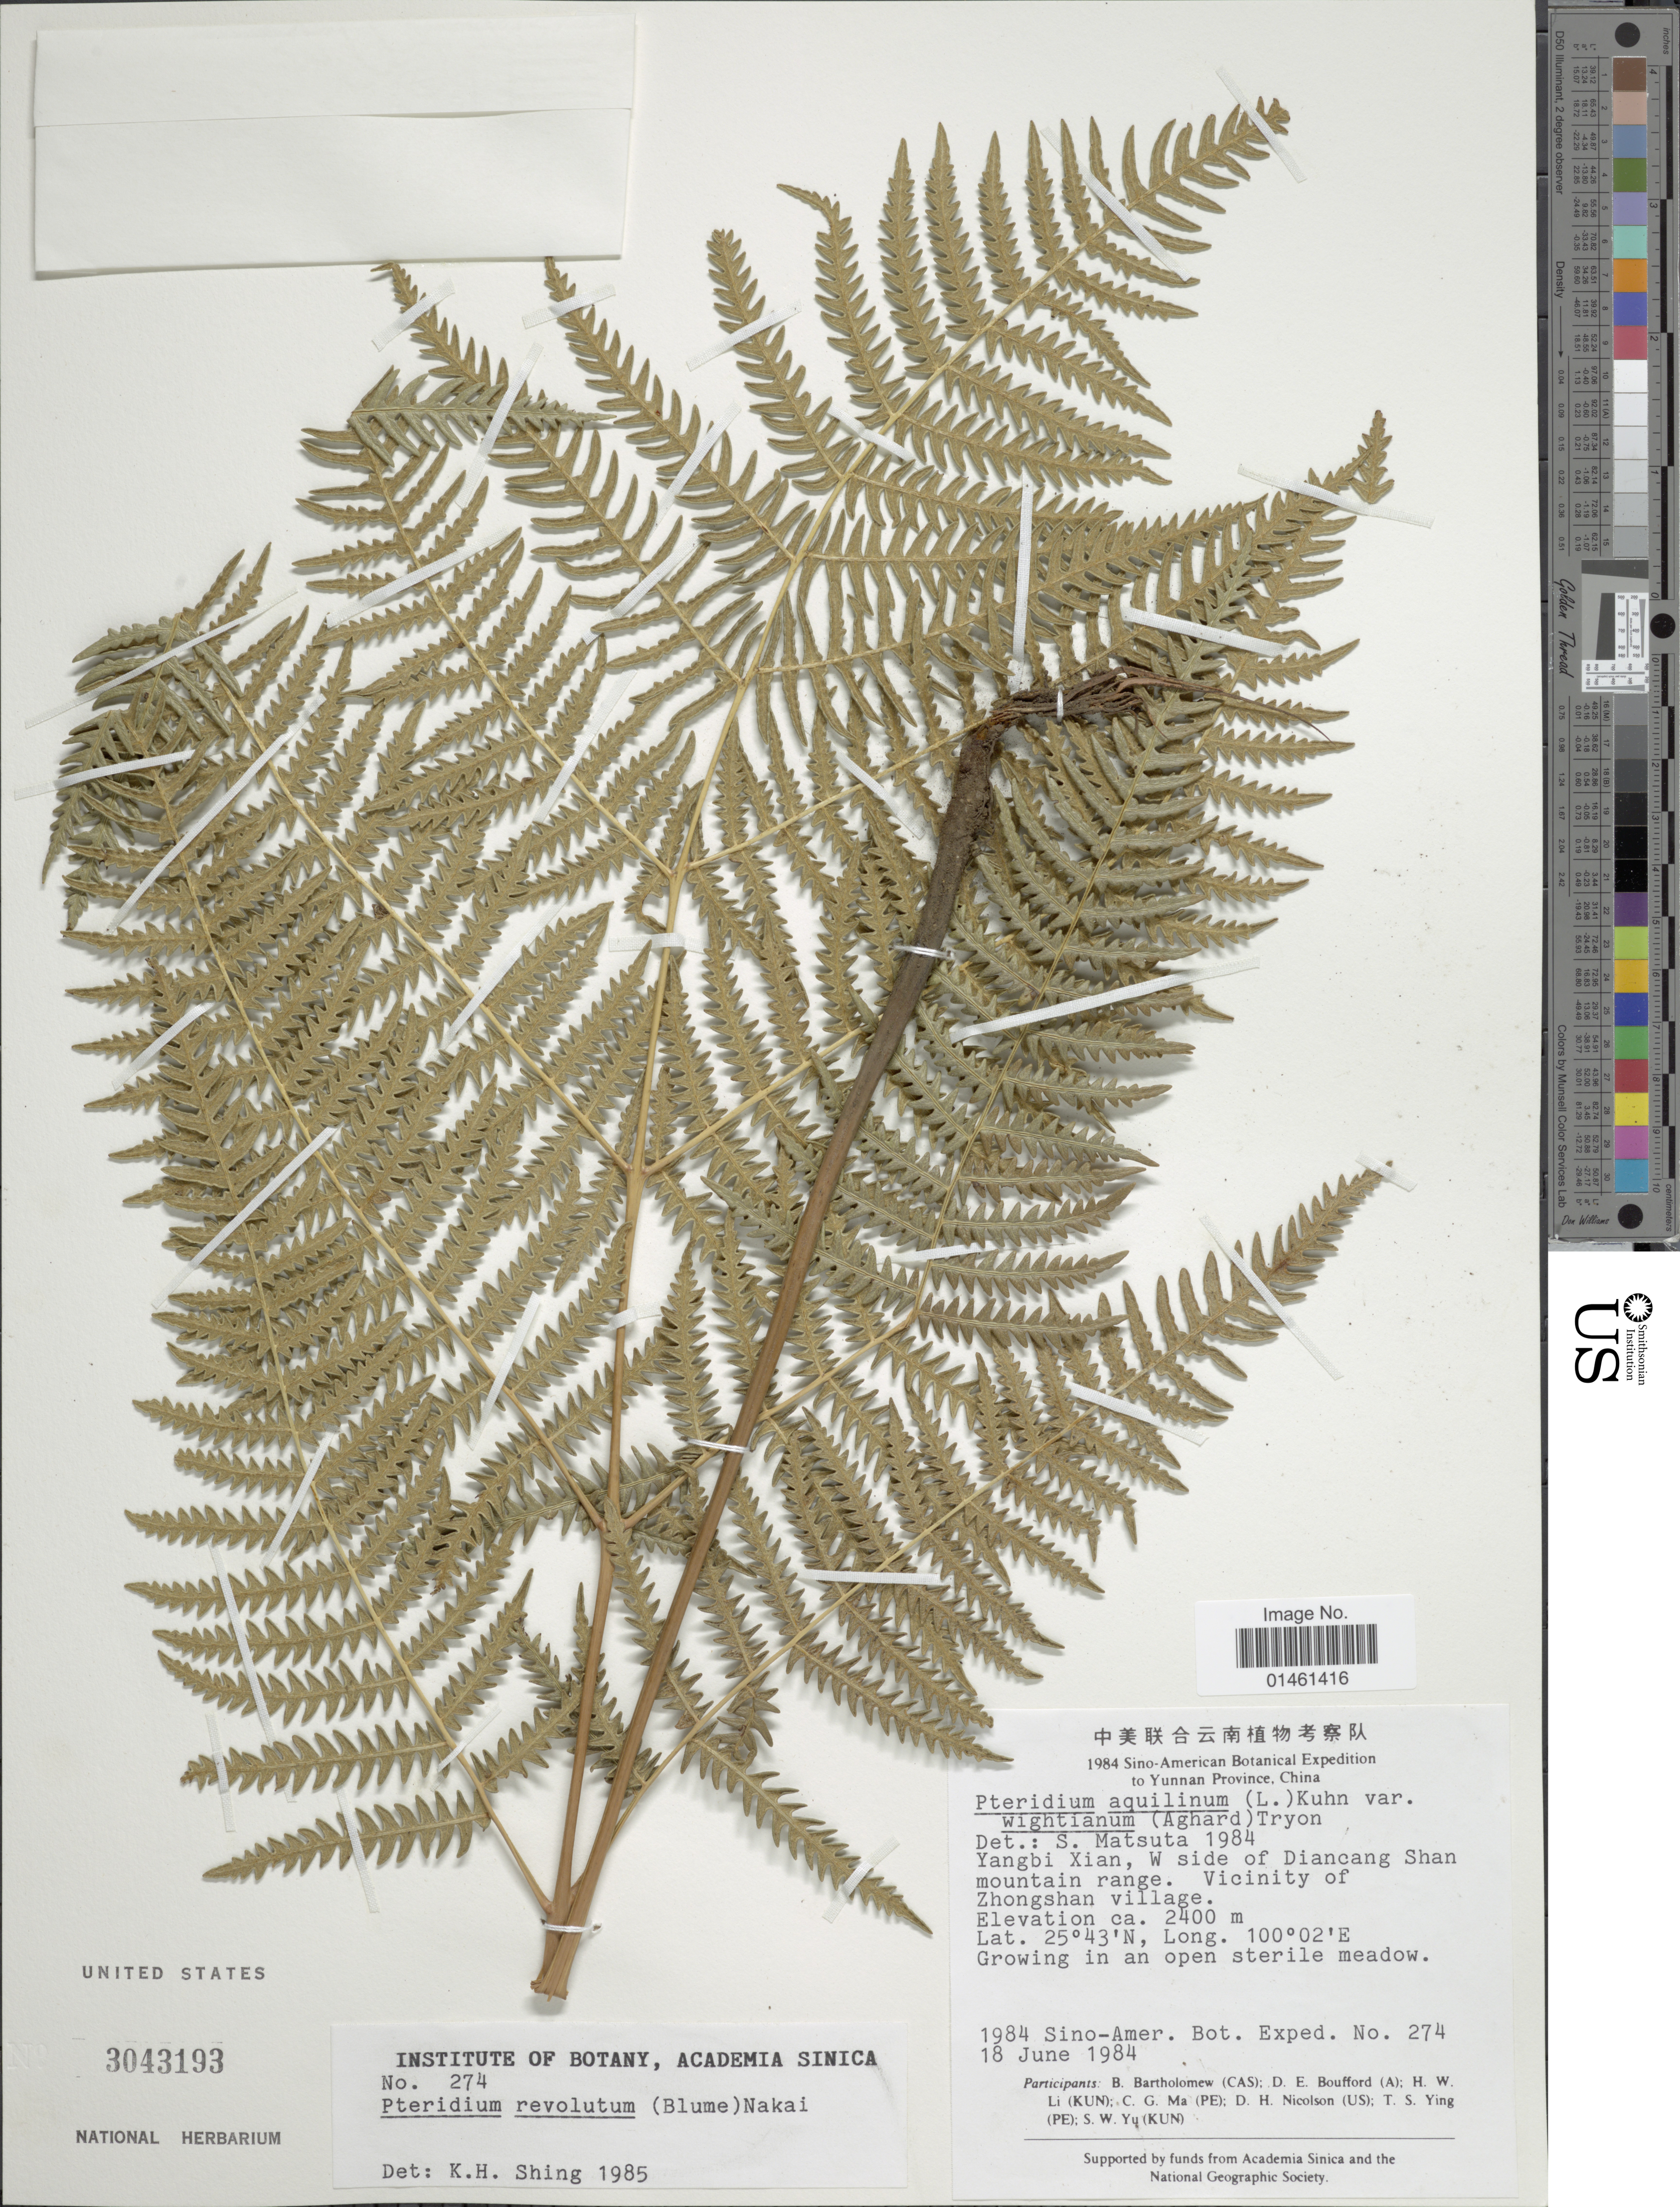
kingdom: Plantae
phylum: Tracheophyta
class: Polypodiopsida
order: Polypodiales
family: Dennstaedtiaceae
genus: Pteridium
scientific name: Pteridium aquilinum var. wightianum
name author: (J. Agardh) R.M. Tryon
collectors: Sino-Amer. Bot. Exped. 1984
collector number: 274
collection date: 1984-06-18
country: China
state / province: Yunnan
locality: Yunnan province, Yangbi Xian, W side of Diancang Shan Zhongshan village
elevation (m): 2400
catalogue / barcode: US 3043193